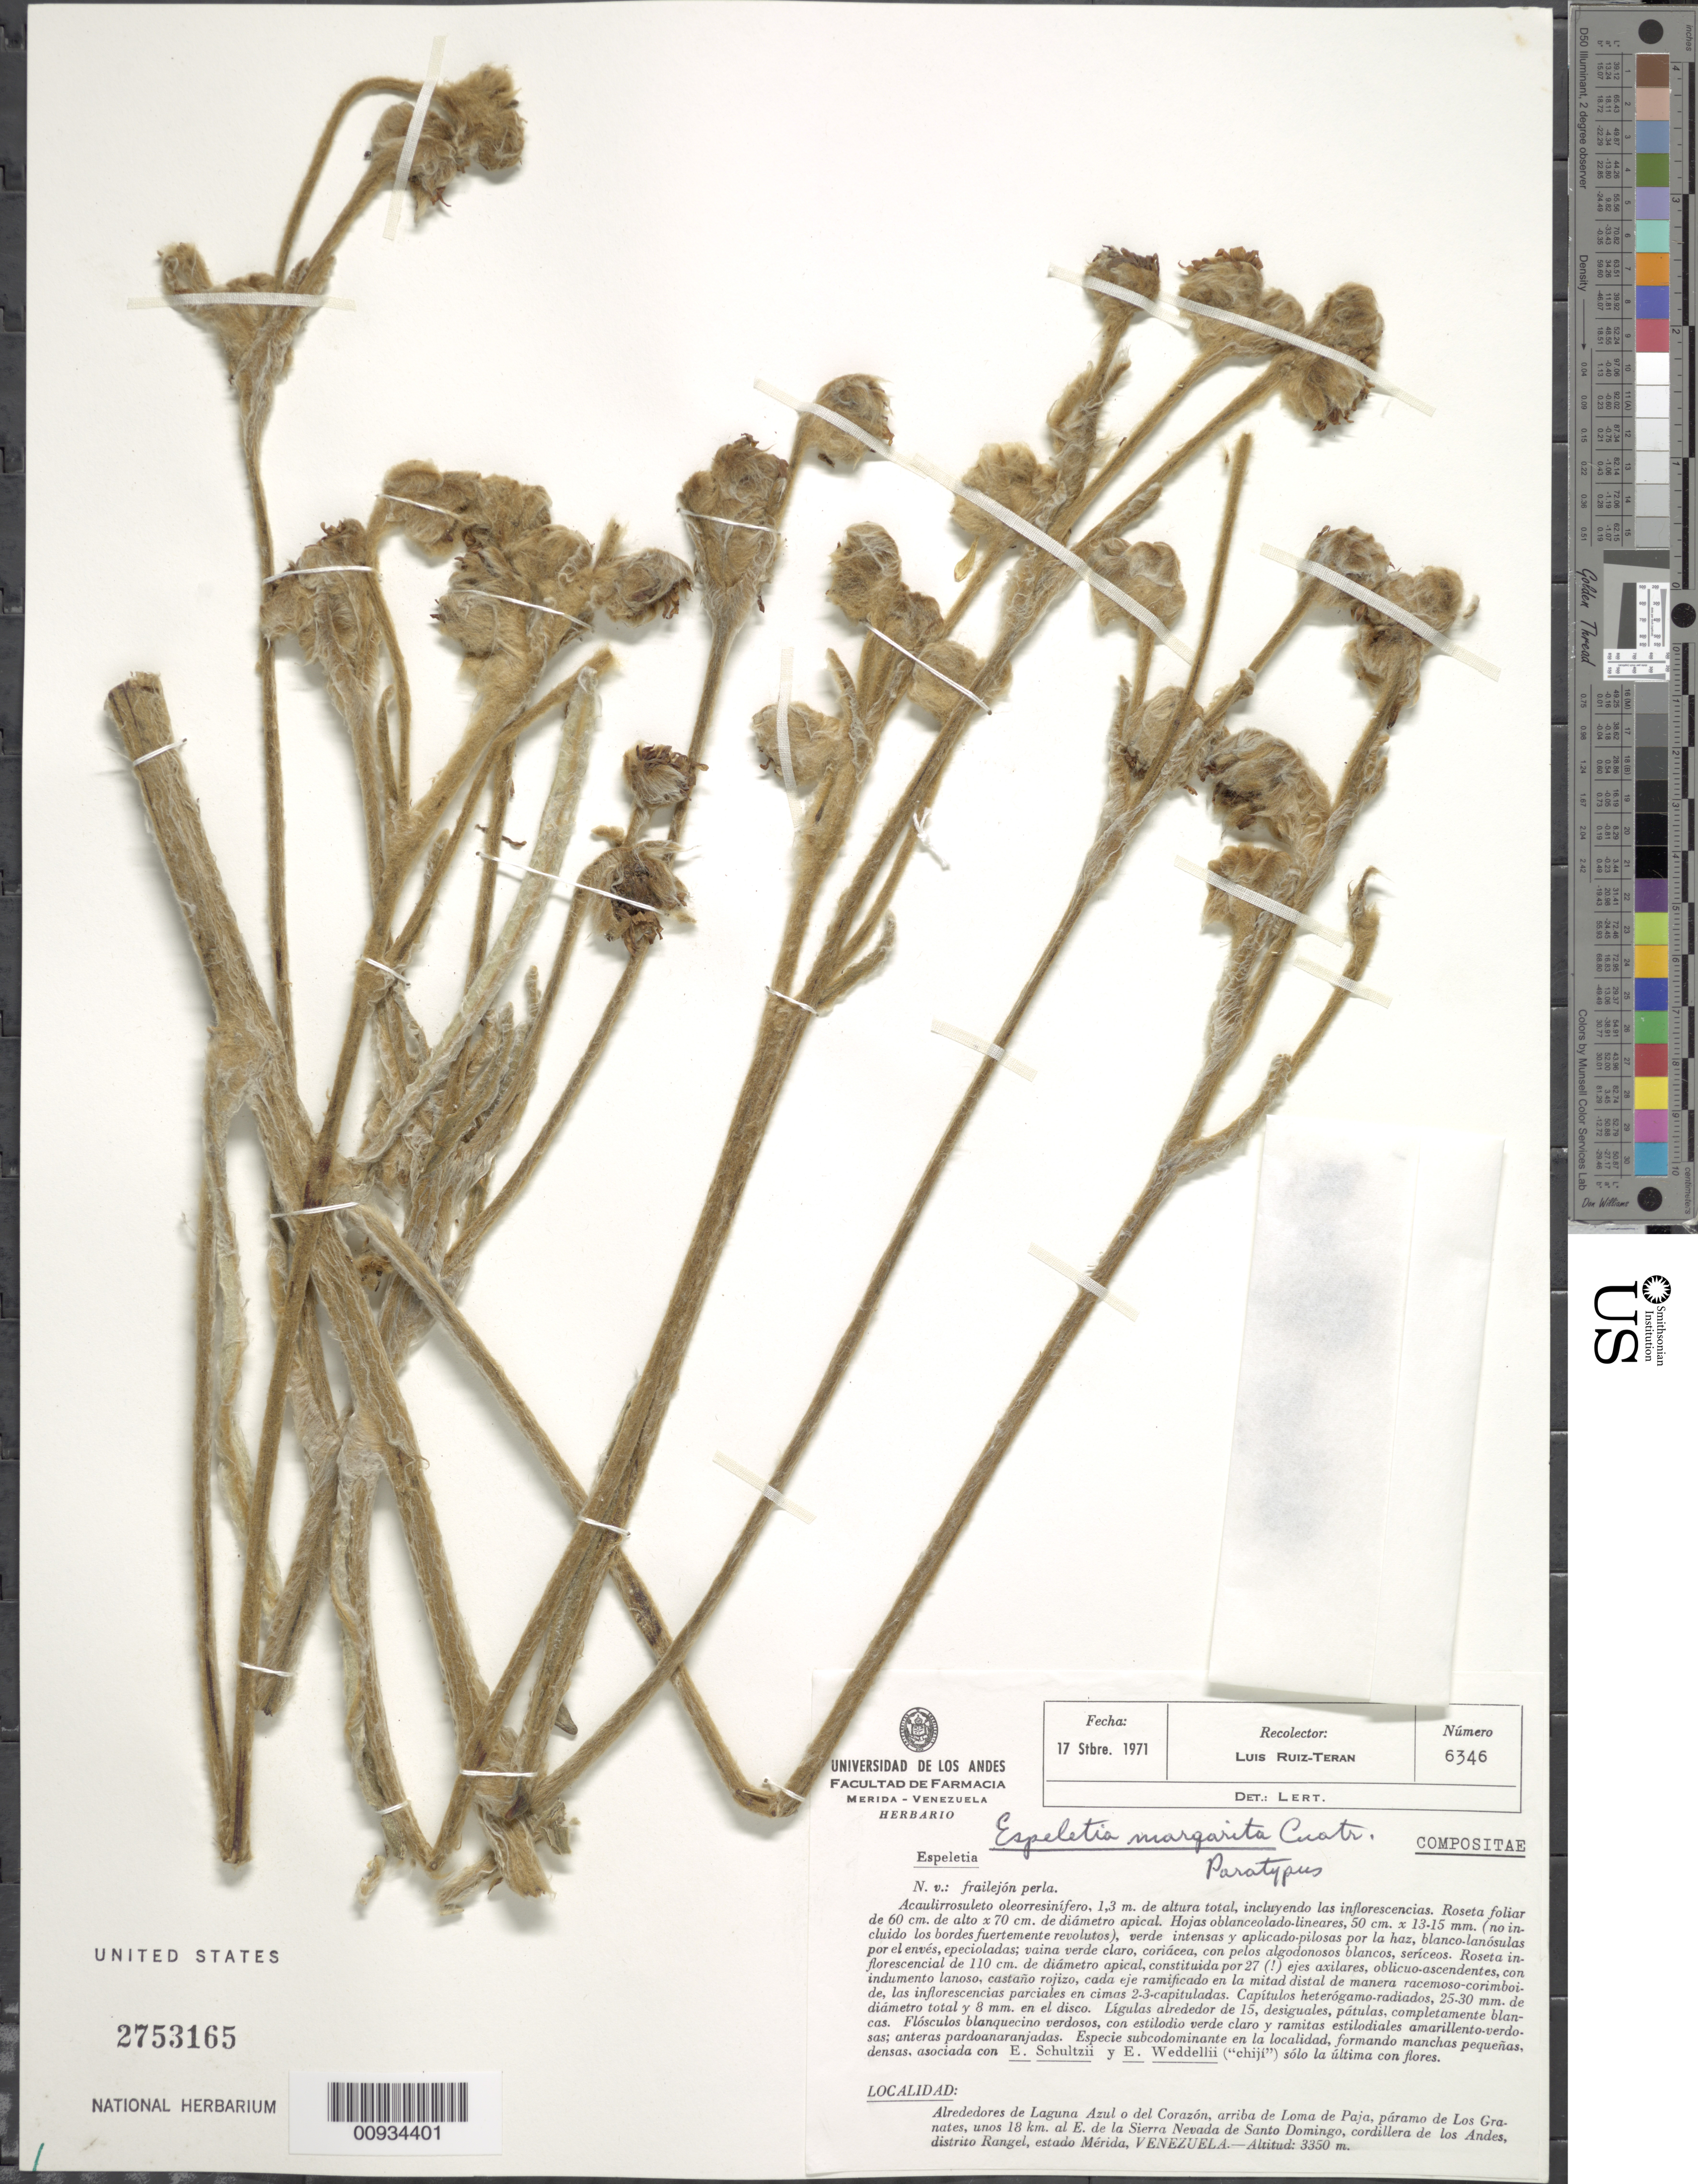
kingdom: Plantae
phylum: Tracheophyta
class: Magnoliopsida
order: Asterales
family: Asteraceae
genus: Ruilopezia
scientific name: Ruilopezia margarita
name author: (Cuatrec.) Cuatrec.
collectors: L. Teran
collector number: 6346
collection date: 1971-09-17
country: Venezuela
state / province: Mérida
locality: Alrededores de Laguna Azul o del Corazon, arriba de Loma de Paja, paramo de Los Granates, unos 18 km al E de la Sierra Nevada de Santo Domingo, Cordillera de Los Andes, Distrito Rangel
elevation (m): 3350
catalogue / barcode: US 2753165